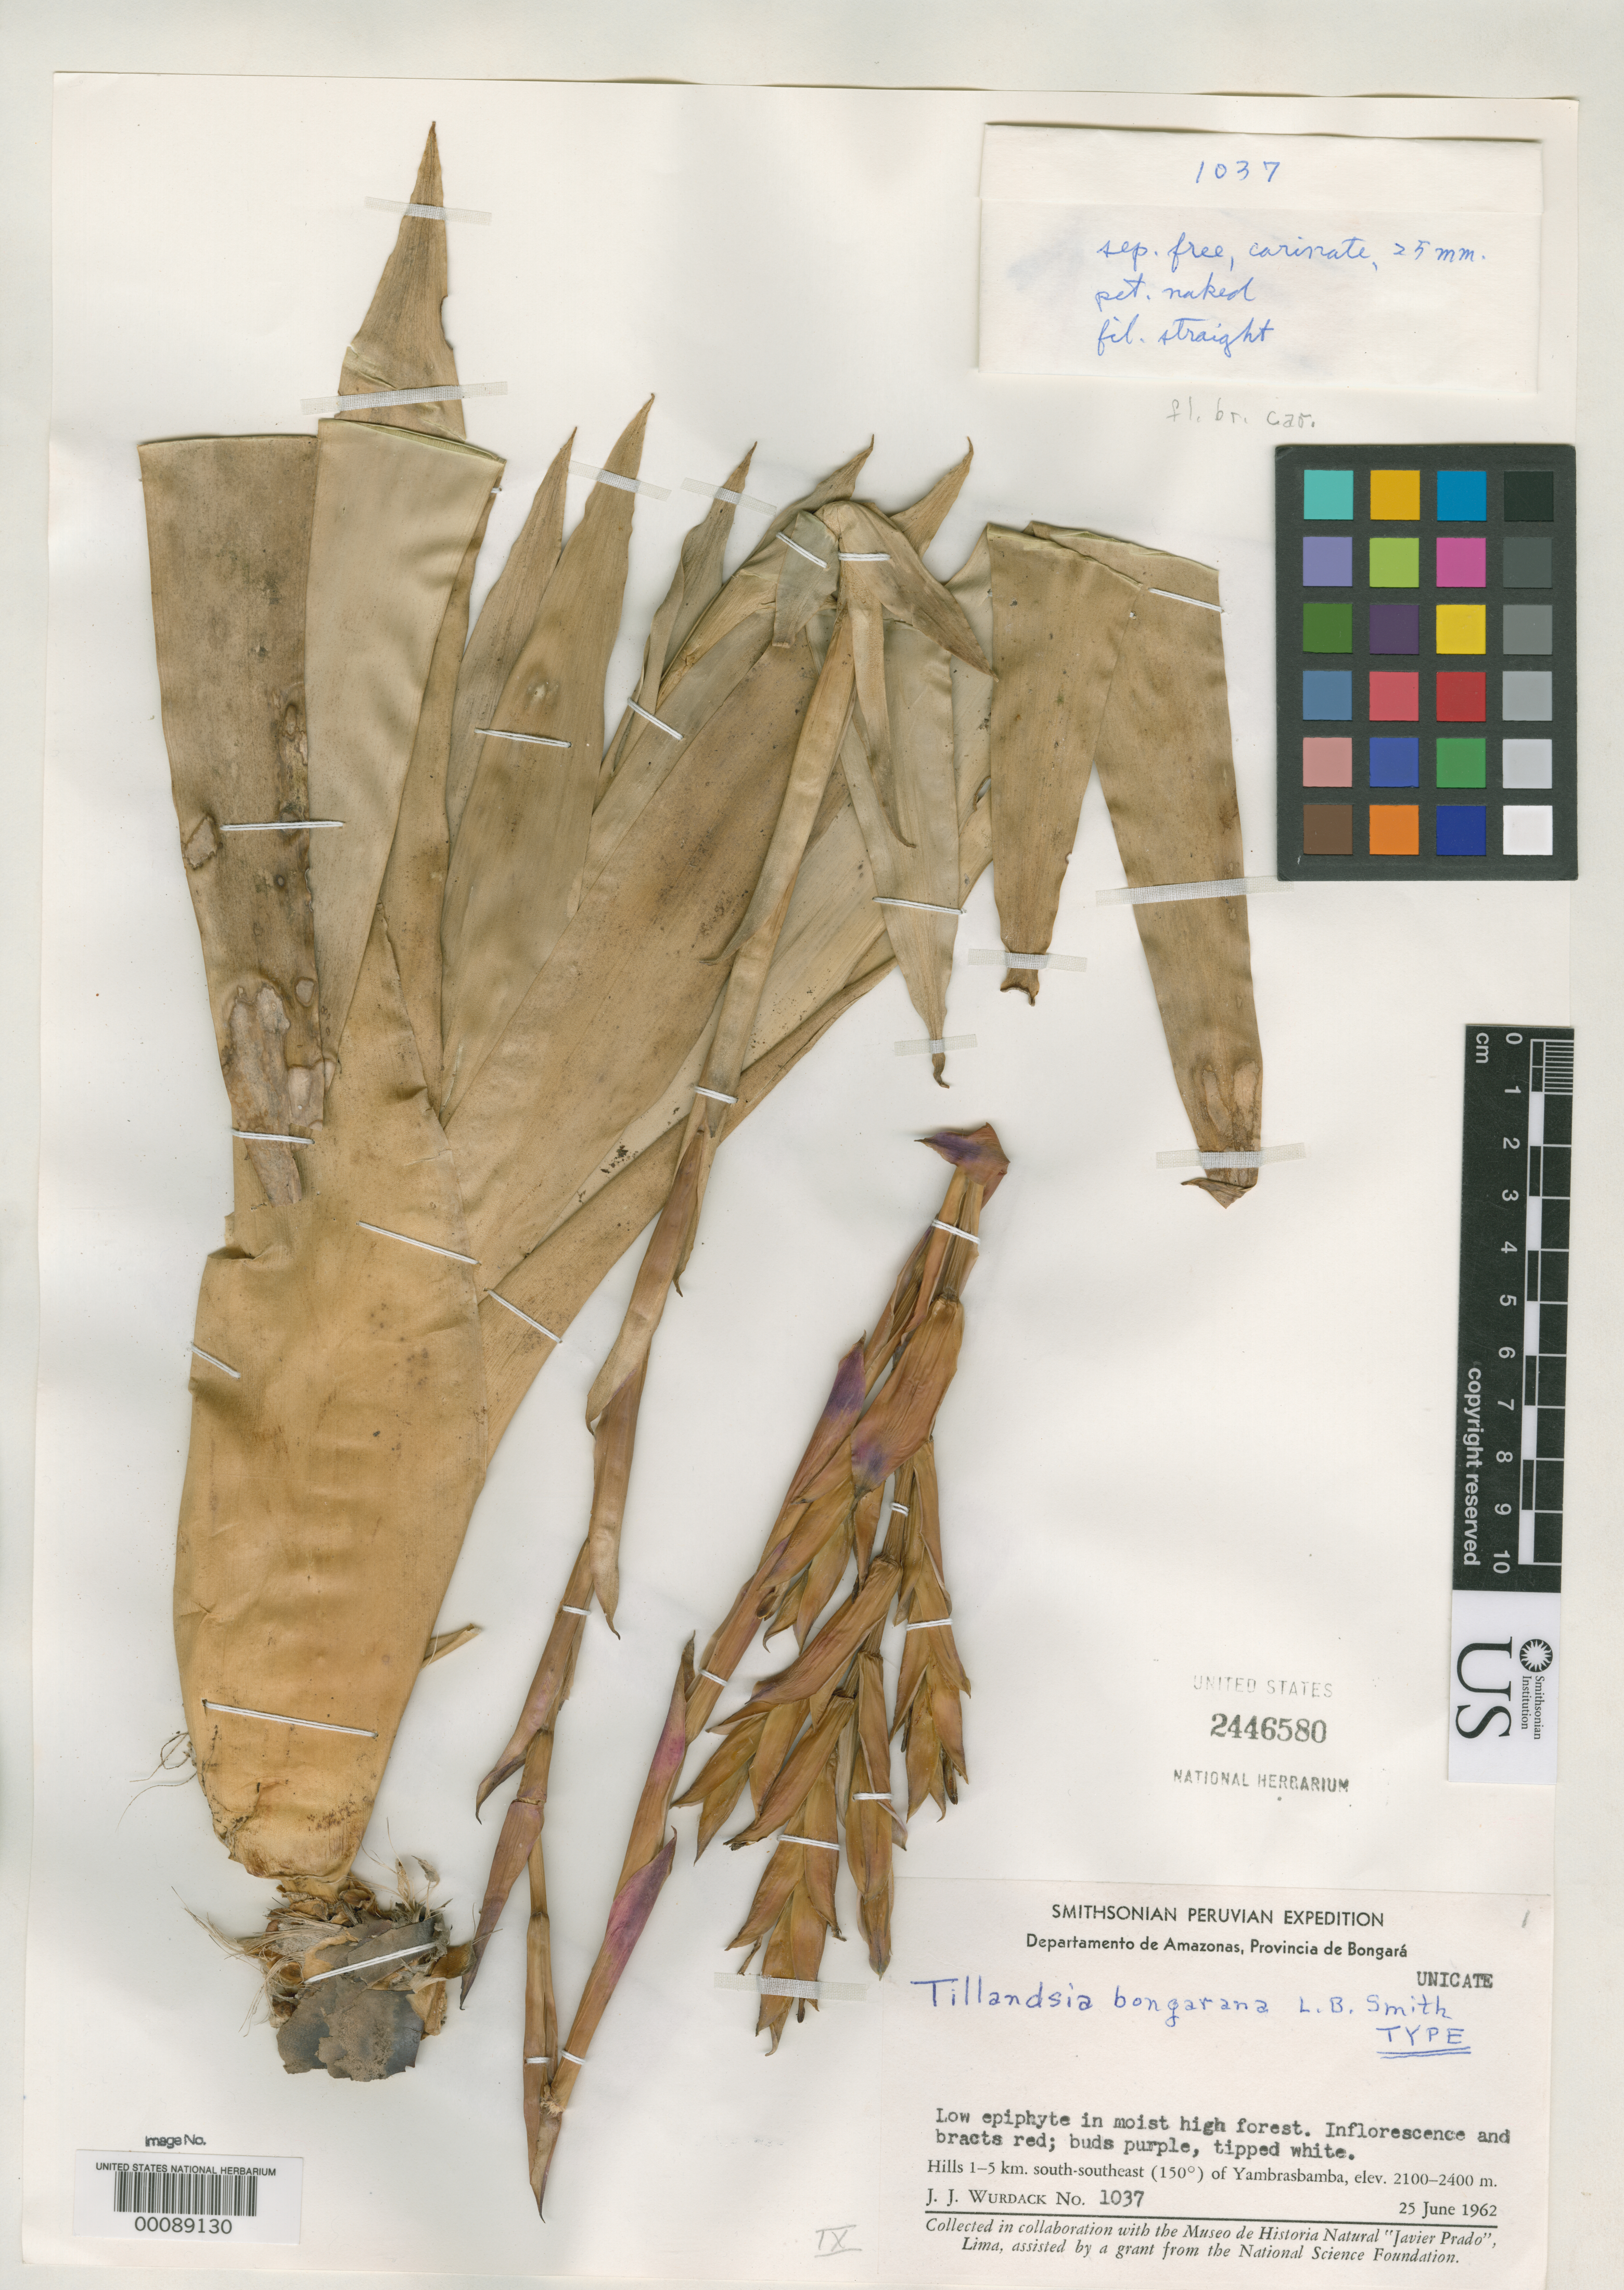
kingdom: Plantae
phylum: Tracheophyta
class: Liliopsida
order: Poales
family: Bromeliaceae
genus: Tillandsia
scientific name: Tillandsia bongarana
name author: L.B. Sm.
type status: Holotype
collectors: J. J. Wurdack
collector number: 1037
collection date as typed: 25 Jun 1962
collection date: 1962-06-25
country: Peru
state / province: Amazonas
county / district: Bongará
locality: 1 - 5 km SE of Yambrasbamba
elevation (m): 2100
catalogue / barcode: US 2446580